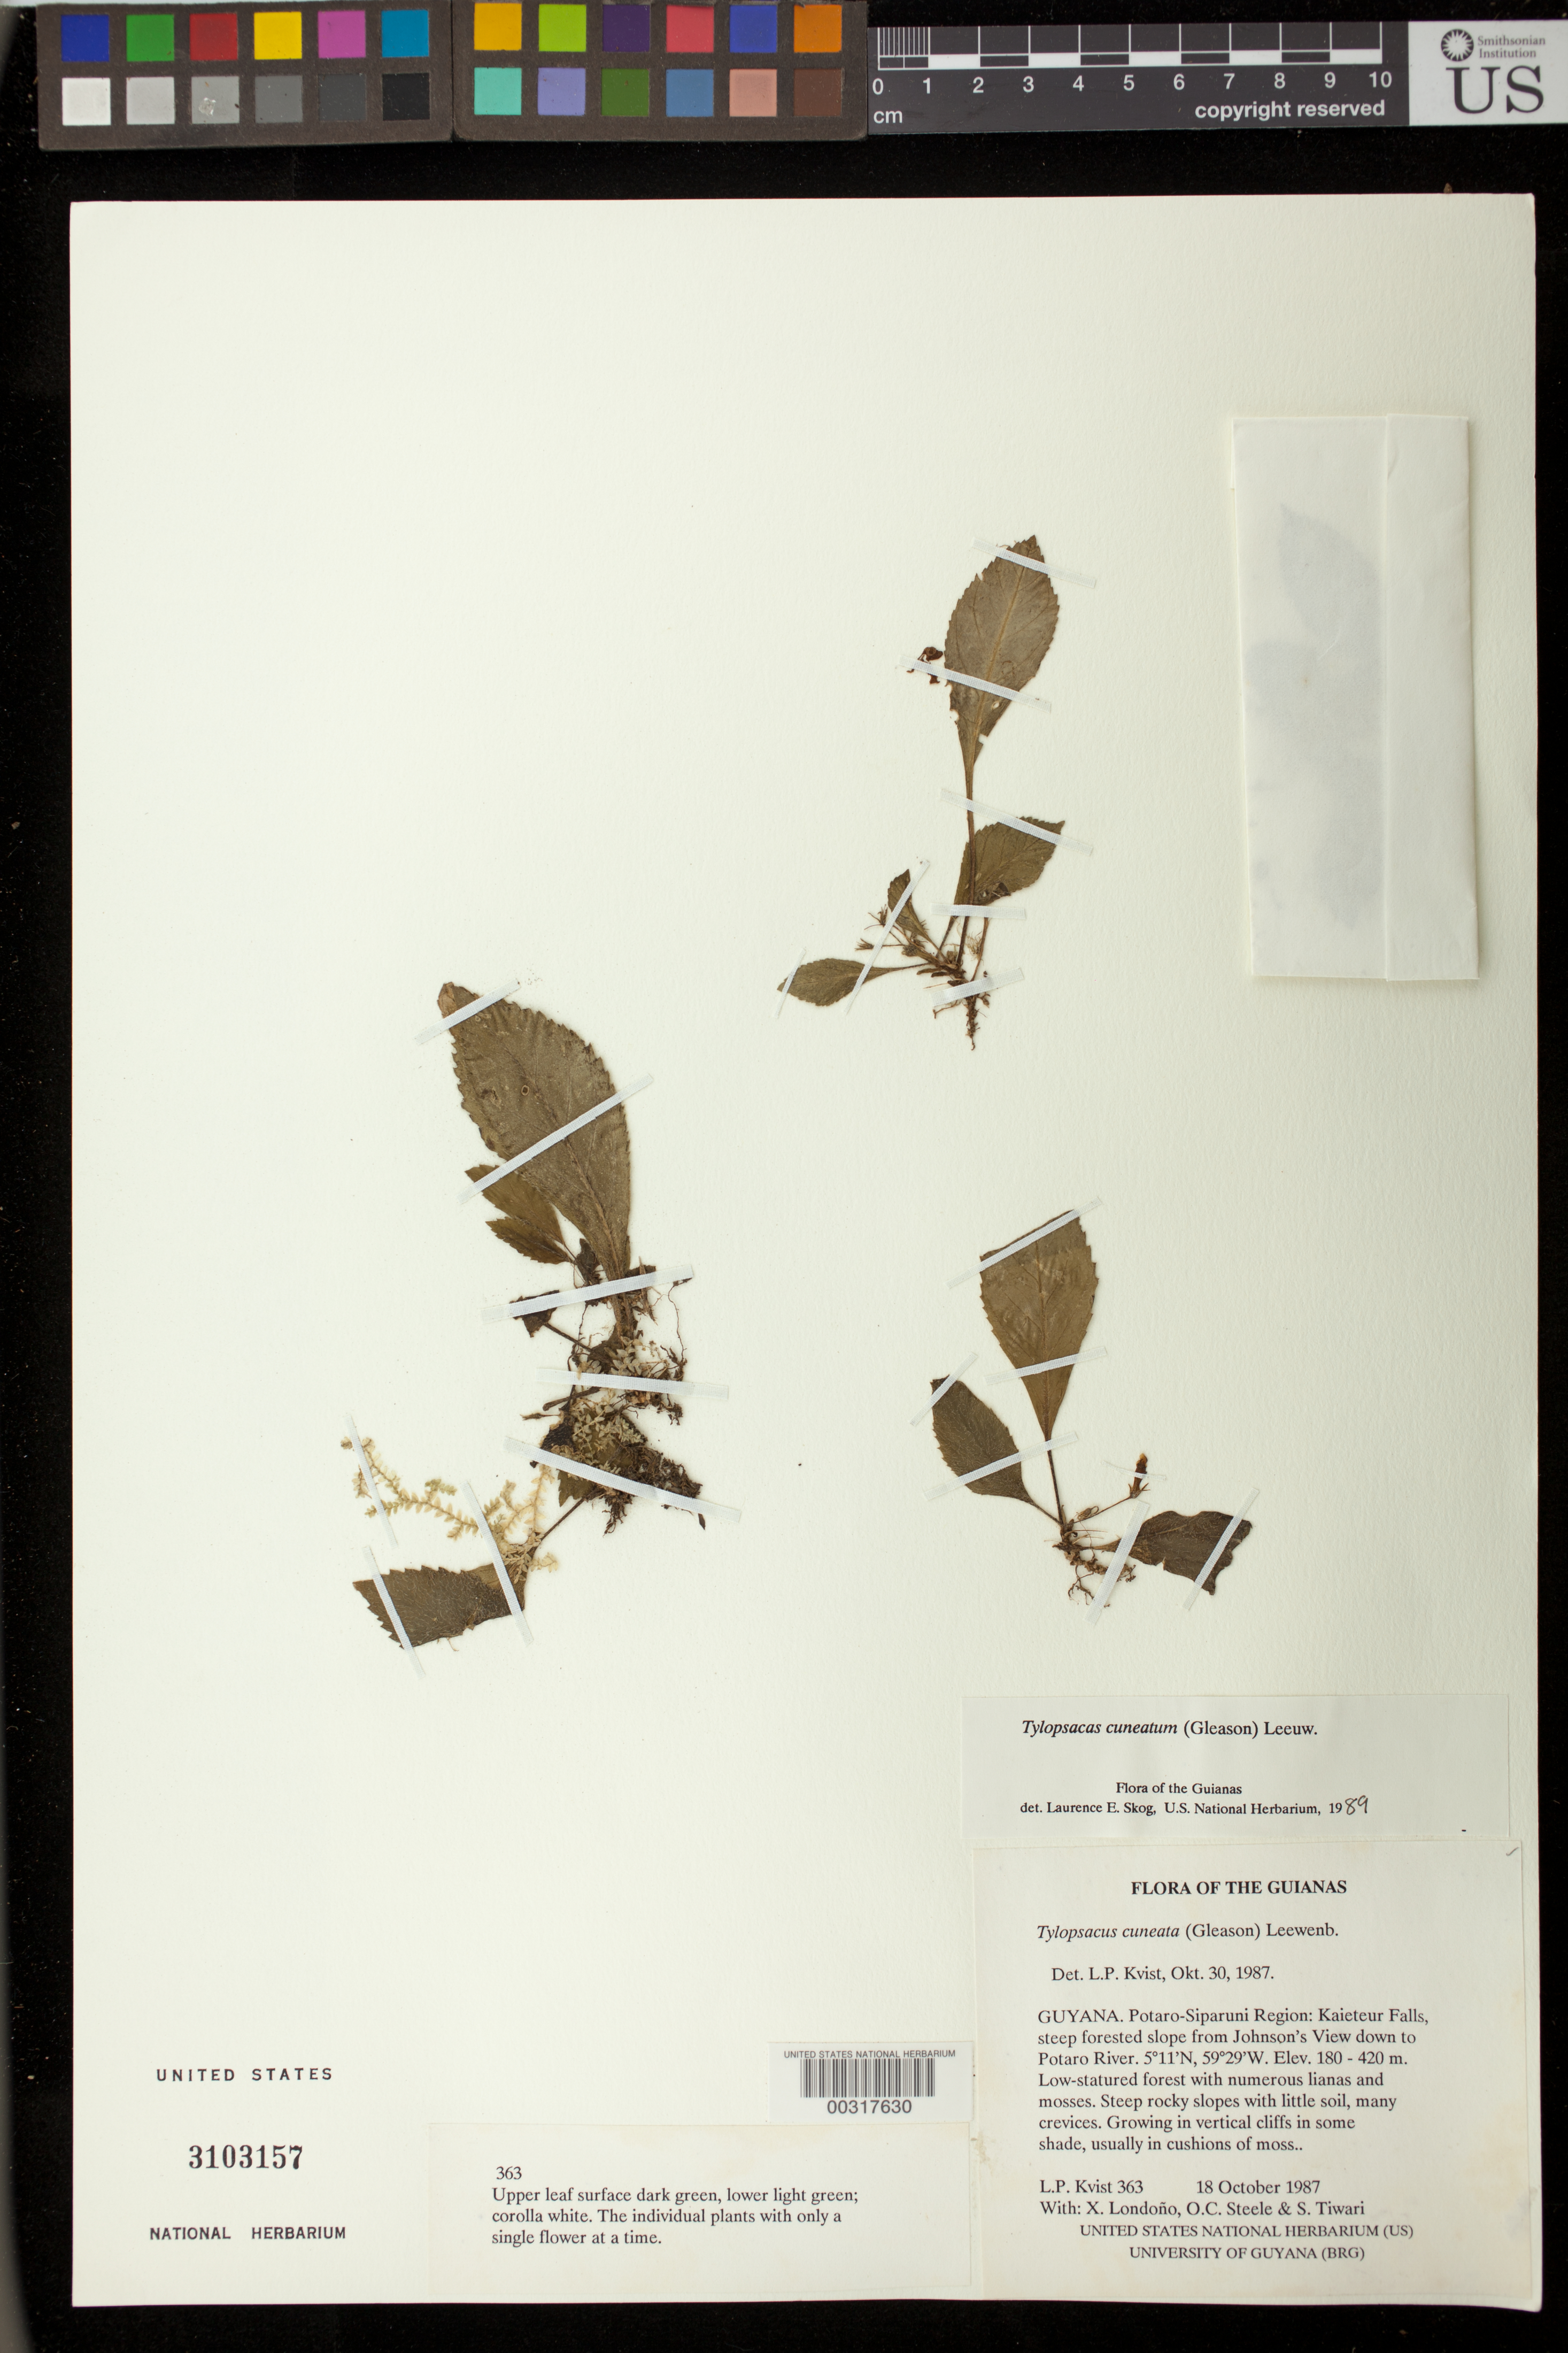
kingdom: Plantae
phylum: Tracheophyta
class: Magnoliopsida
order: Lamiales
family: Gesneriaceae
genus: Tylopsacas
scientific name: Tylopsacas cuneata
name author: (Gleason) Leeuwenb.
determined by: Skog, Laurence E.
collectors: L. P. Kvist, X. Londoño, O. C. Steele & S. Tiwari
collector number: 363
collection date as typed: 18 Oct 1987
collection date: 1987-10-18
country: Guyana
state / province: Potaro-Siparuni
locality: Kaieteur Falls, from Johnson's View down to Potaro River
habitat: Low-statured forest with numerous lianas and mosses; steep rocky slopes with little soil, many crevices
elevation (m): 180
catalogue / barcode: US 3103157